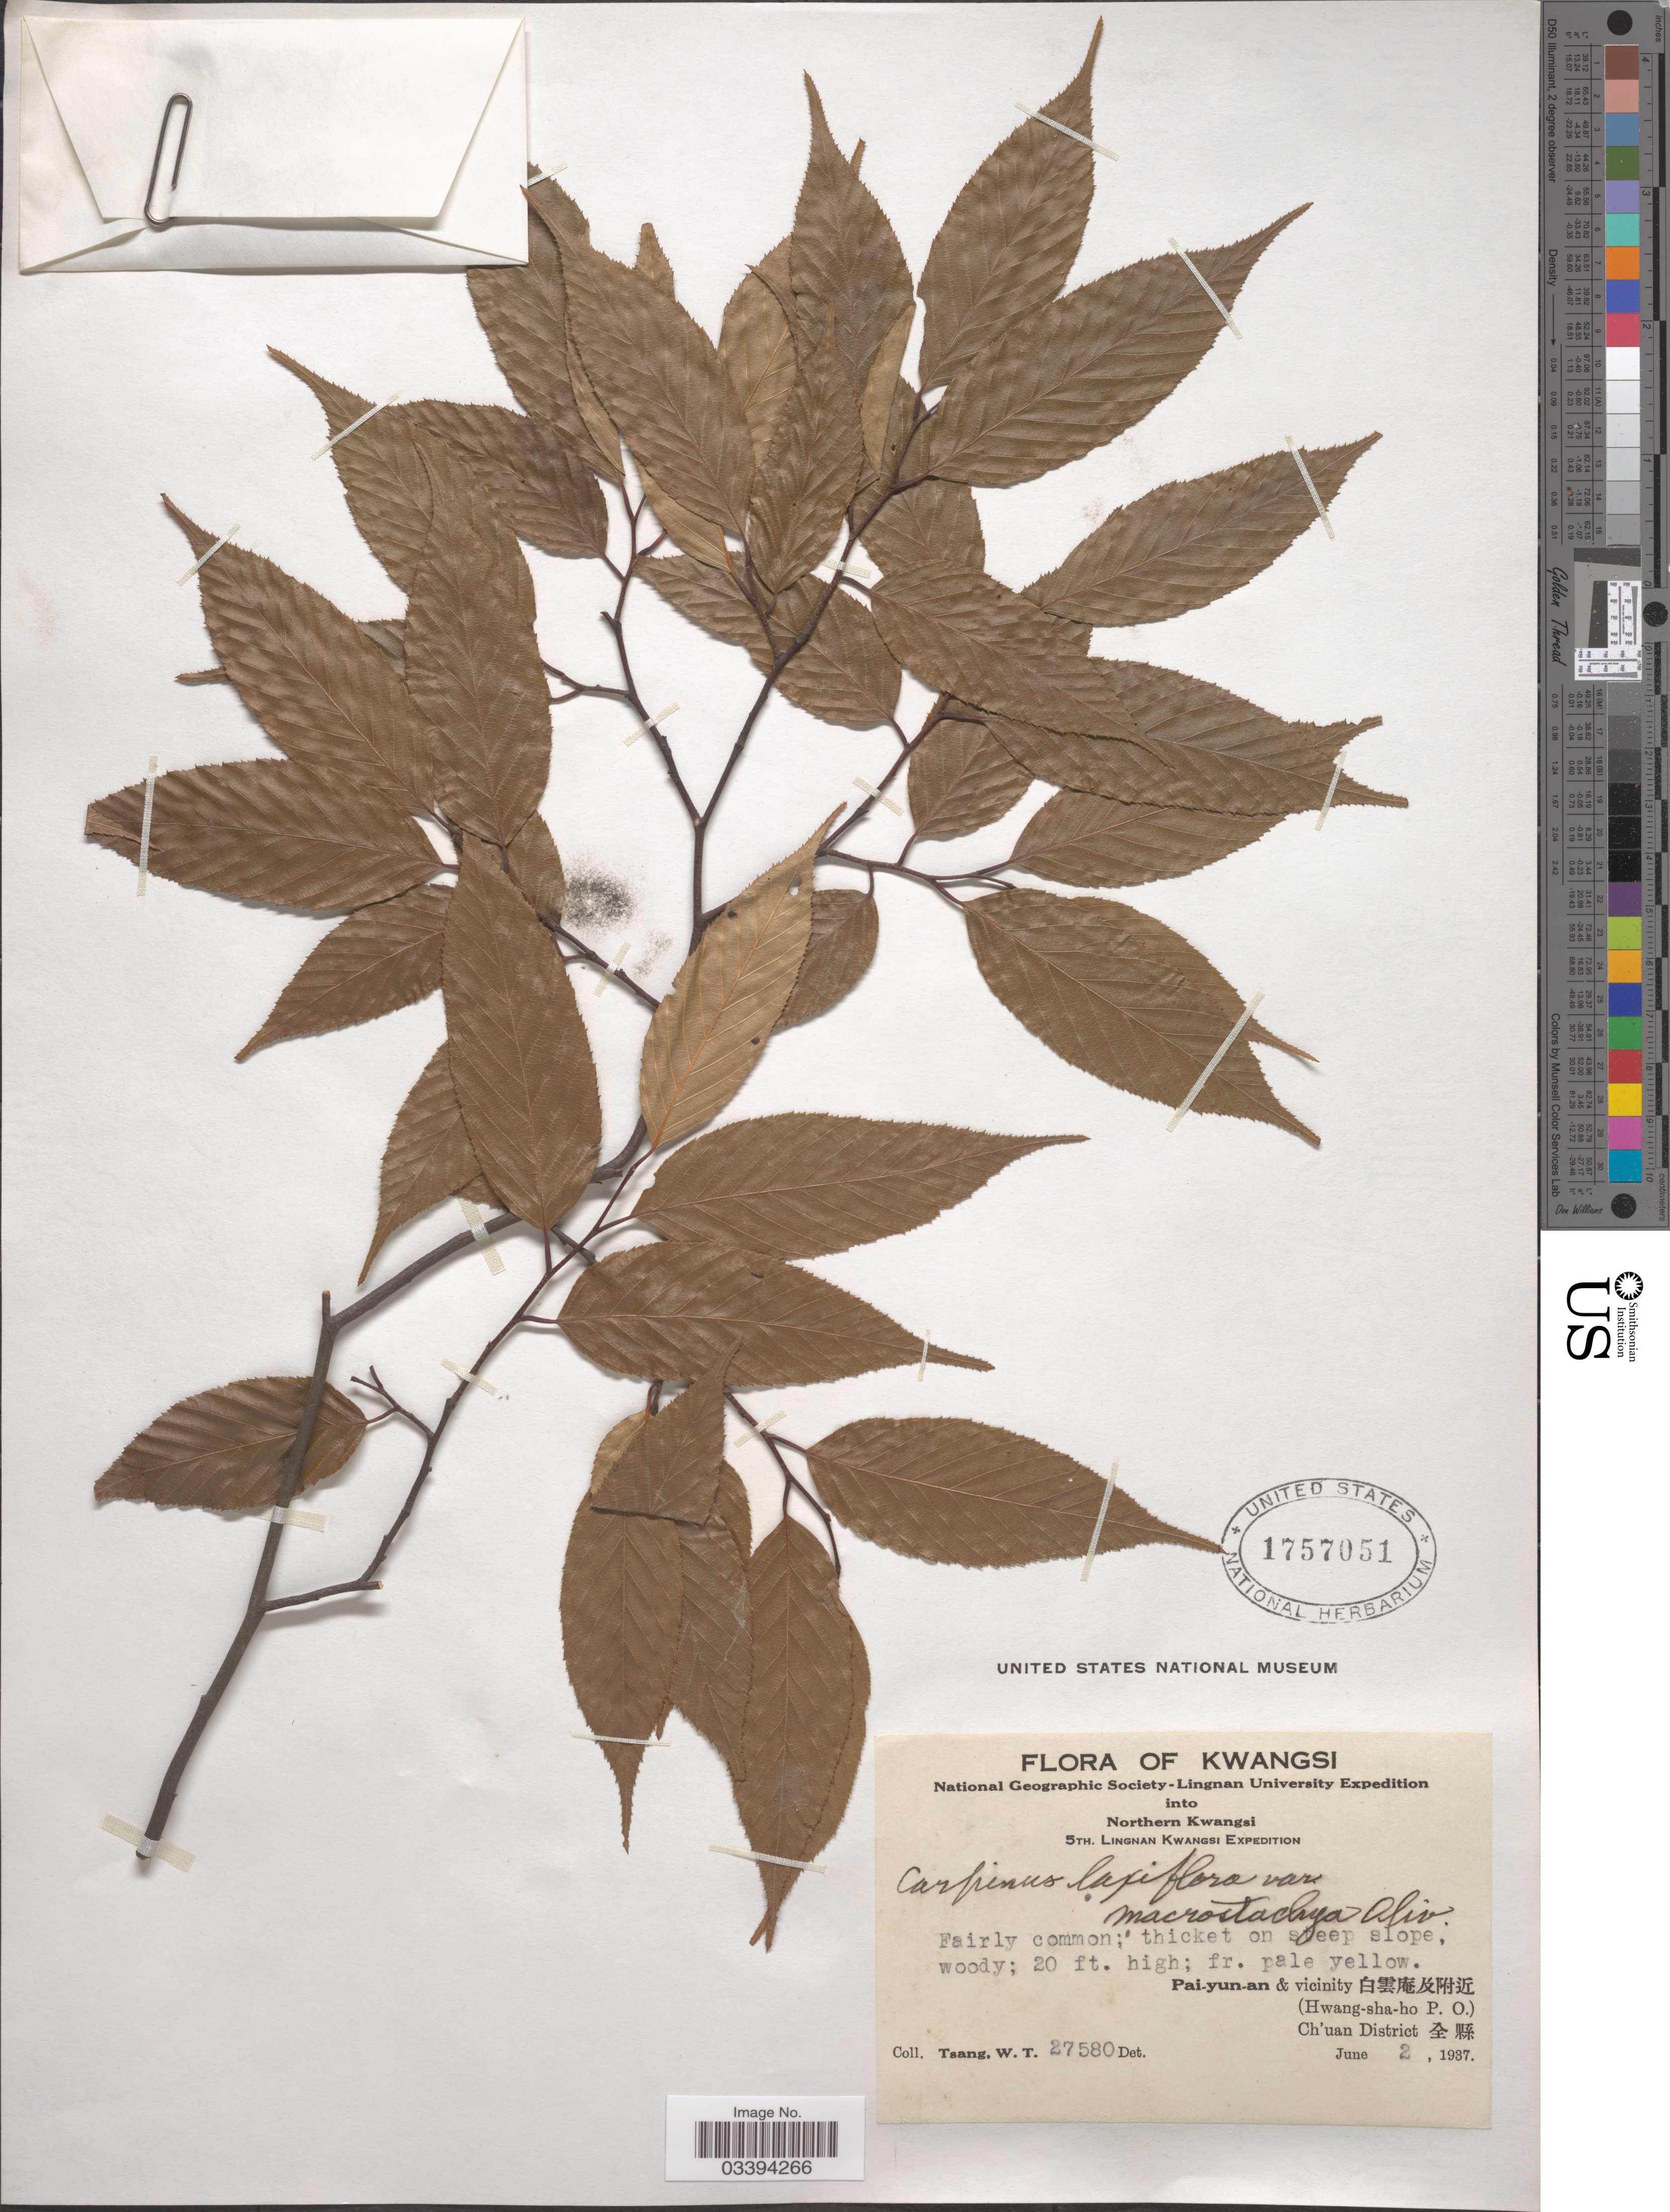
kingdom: Plantae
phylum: Tracheophyta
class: Magnoliopsida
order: Fagales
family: Betulaceae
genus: Carpinus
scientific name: Carpinus laxiflora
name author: (Siebold & Zucc.) Blume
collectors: W. T. Tsang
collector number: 27580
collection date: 1937-06-02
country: China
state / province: Guangxi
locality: Kwangsi.Northern Kwangsi. Pai-yun-an & vicinity (Hwang-sha-ho P. O.) Ch'uan District .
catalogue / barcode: US 1757051